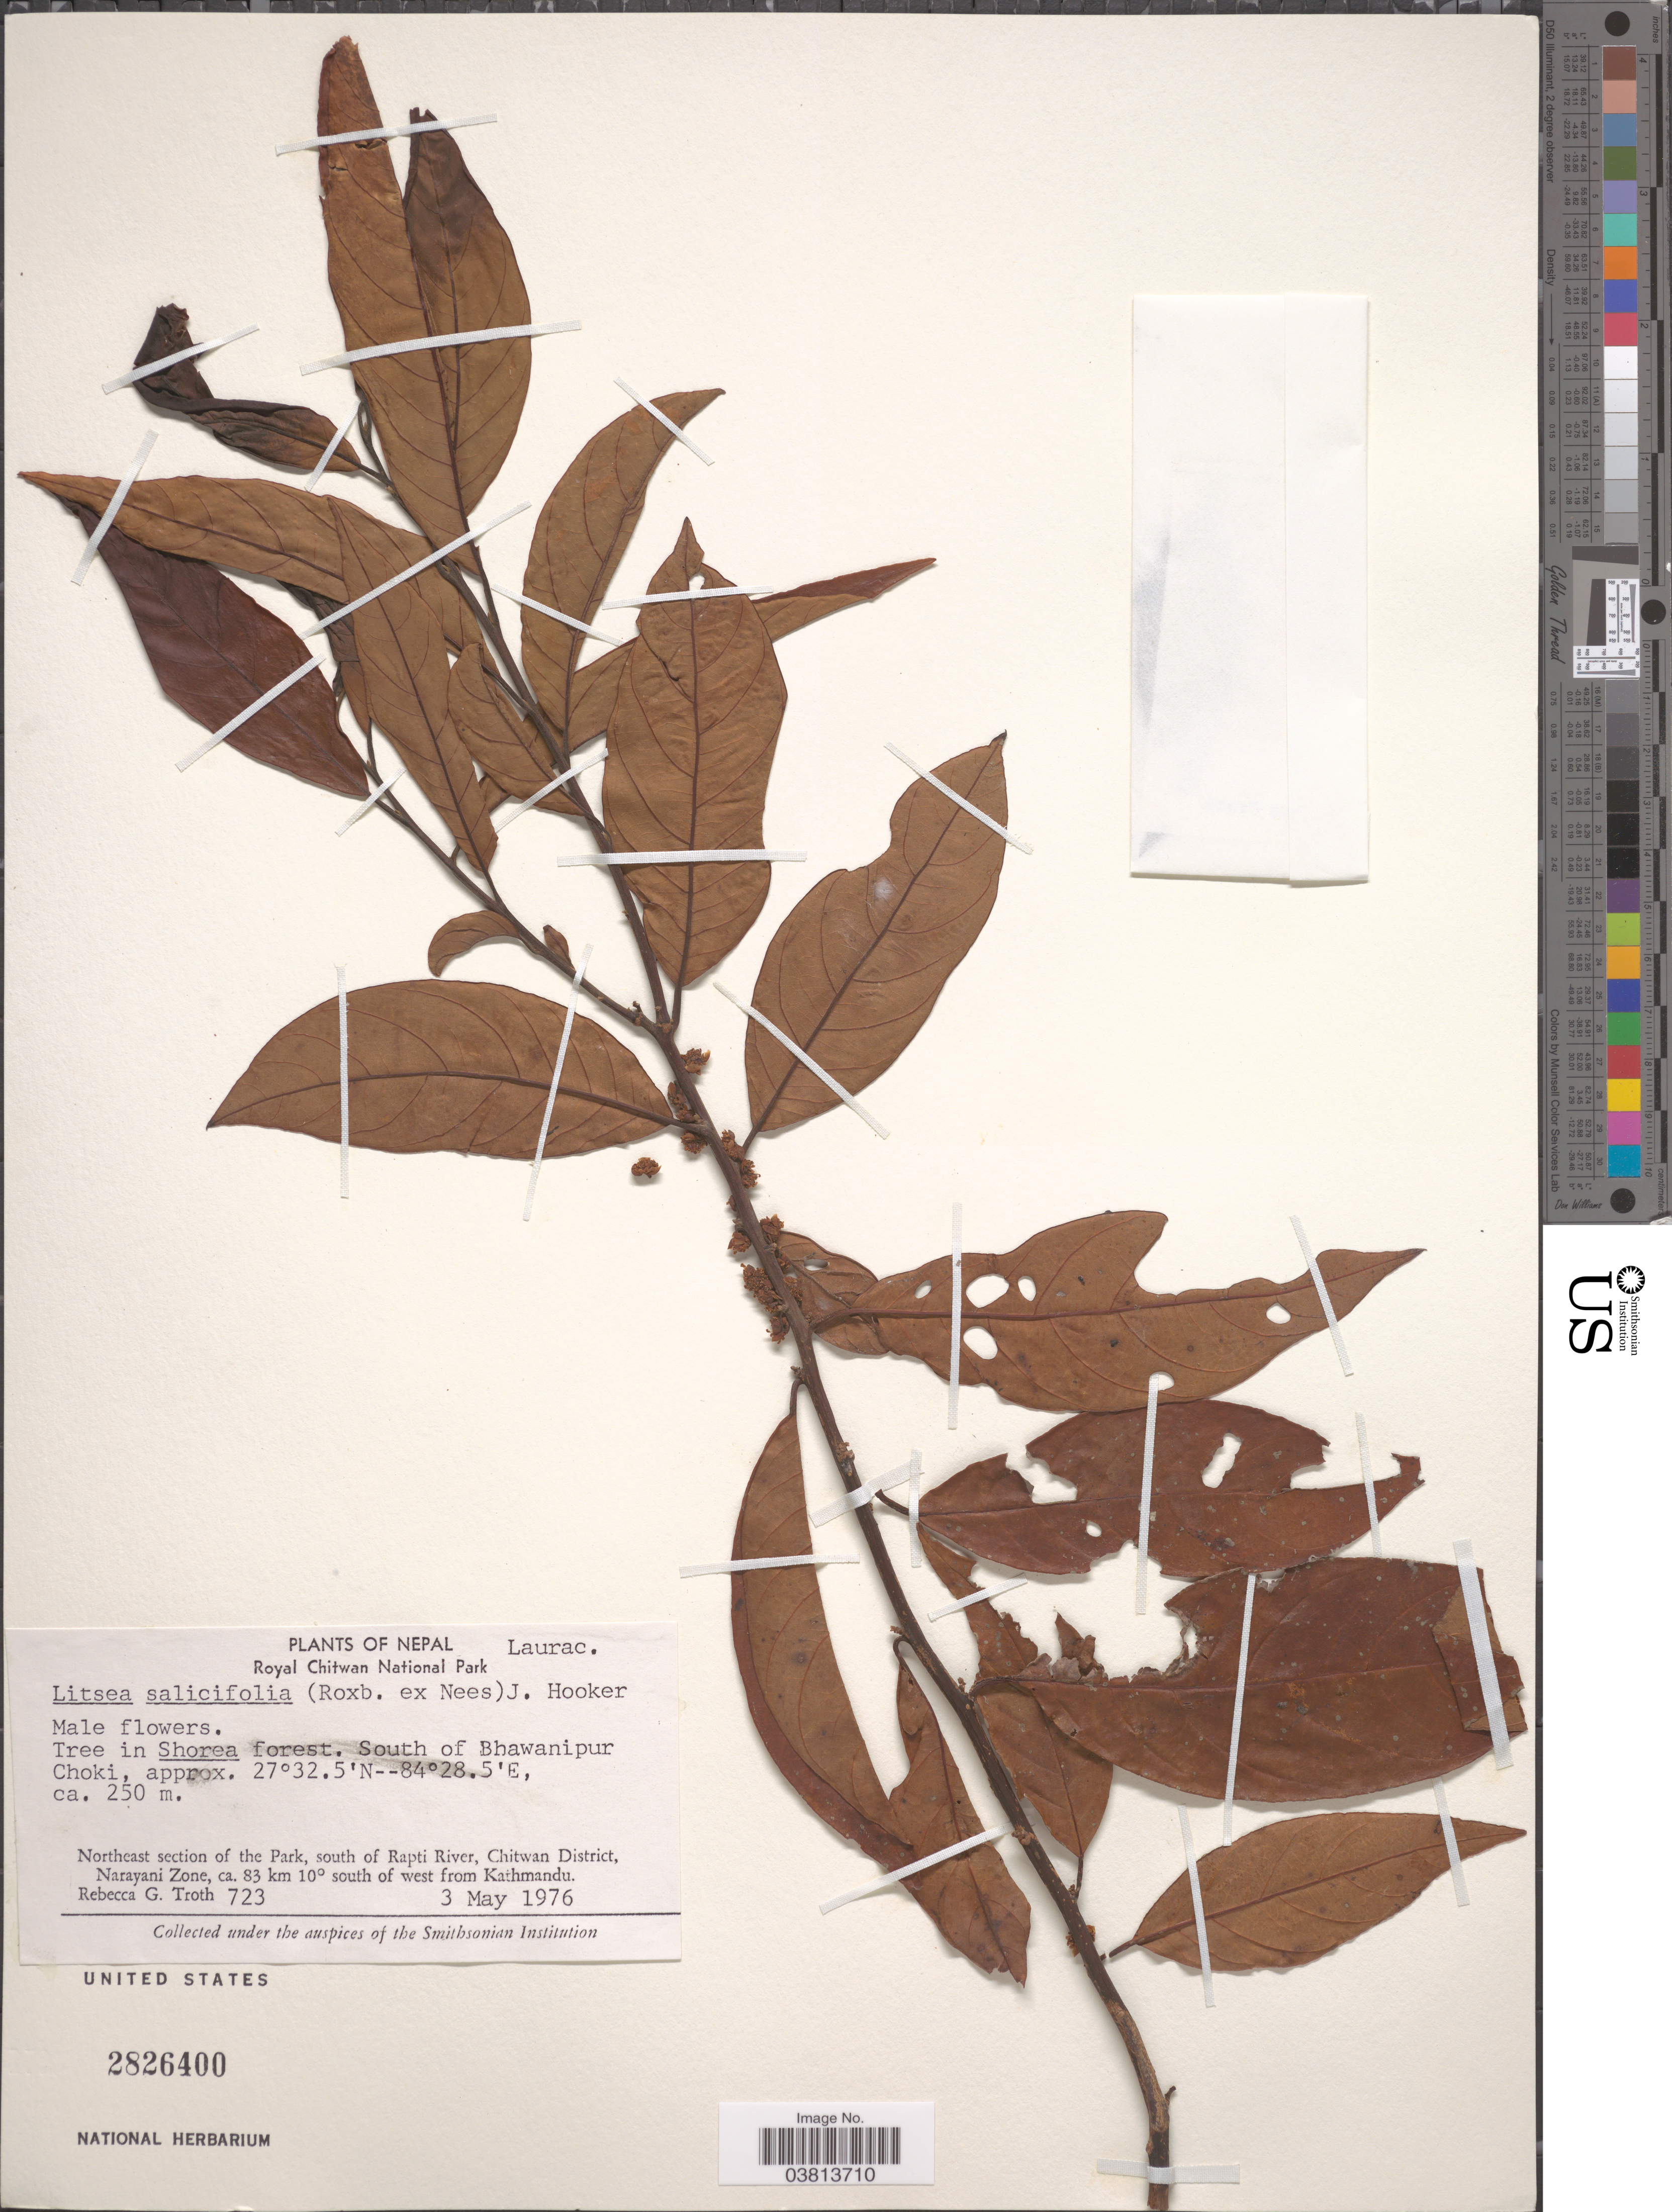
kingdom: Plantae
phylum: Tracheophyta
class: Magnoliopsida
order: Laurales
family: Lauraceae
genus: Litsea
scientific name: Litsea salicifolia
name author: Hook. f.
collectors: R. Troth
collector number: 723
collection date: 1976-05-03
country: Nepal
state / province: Narayani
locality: Royal Chitwan National Park. South of Bhawanipur Choki. Northeast Section of the Park, south of Rapti River, Chitwan District, Nayarani Zone, ca. 83 km 10° south of west from Kathmandu.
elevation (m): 250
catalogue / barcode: US 2826400